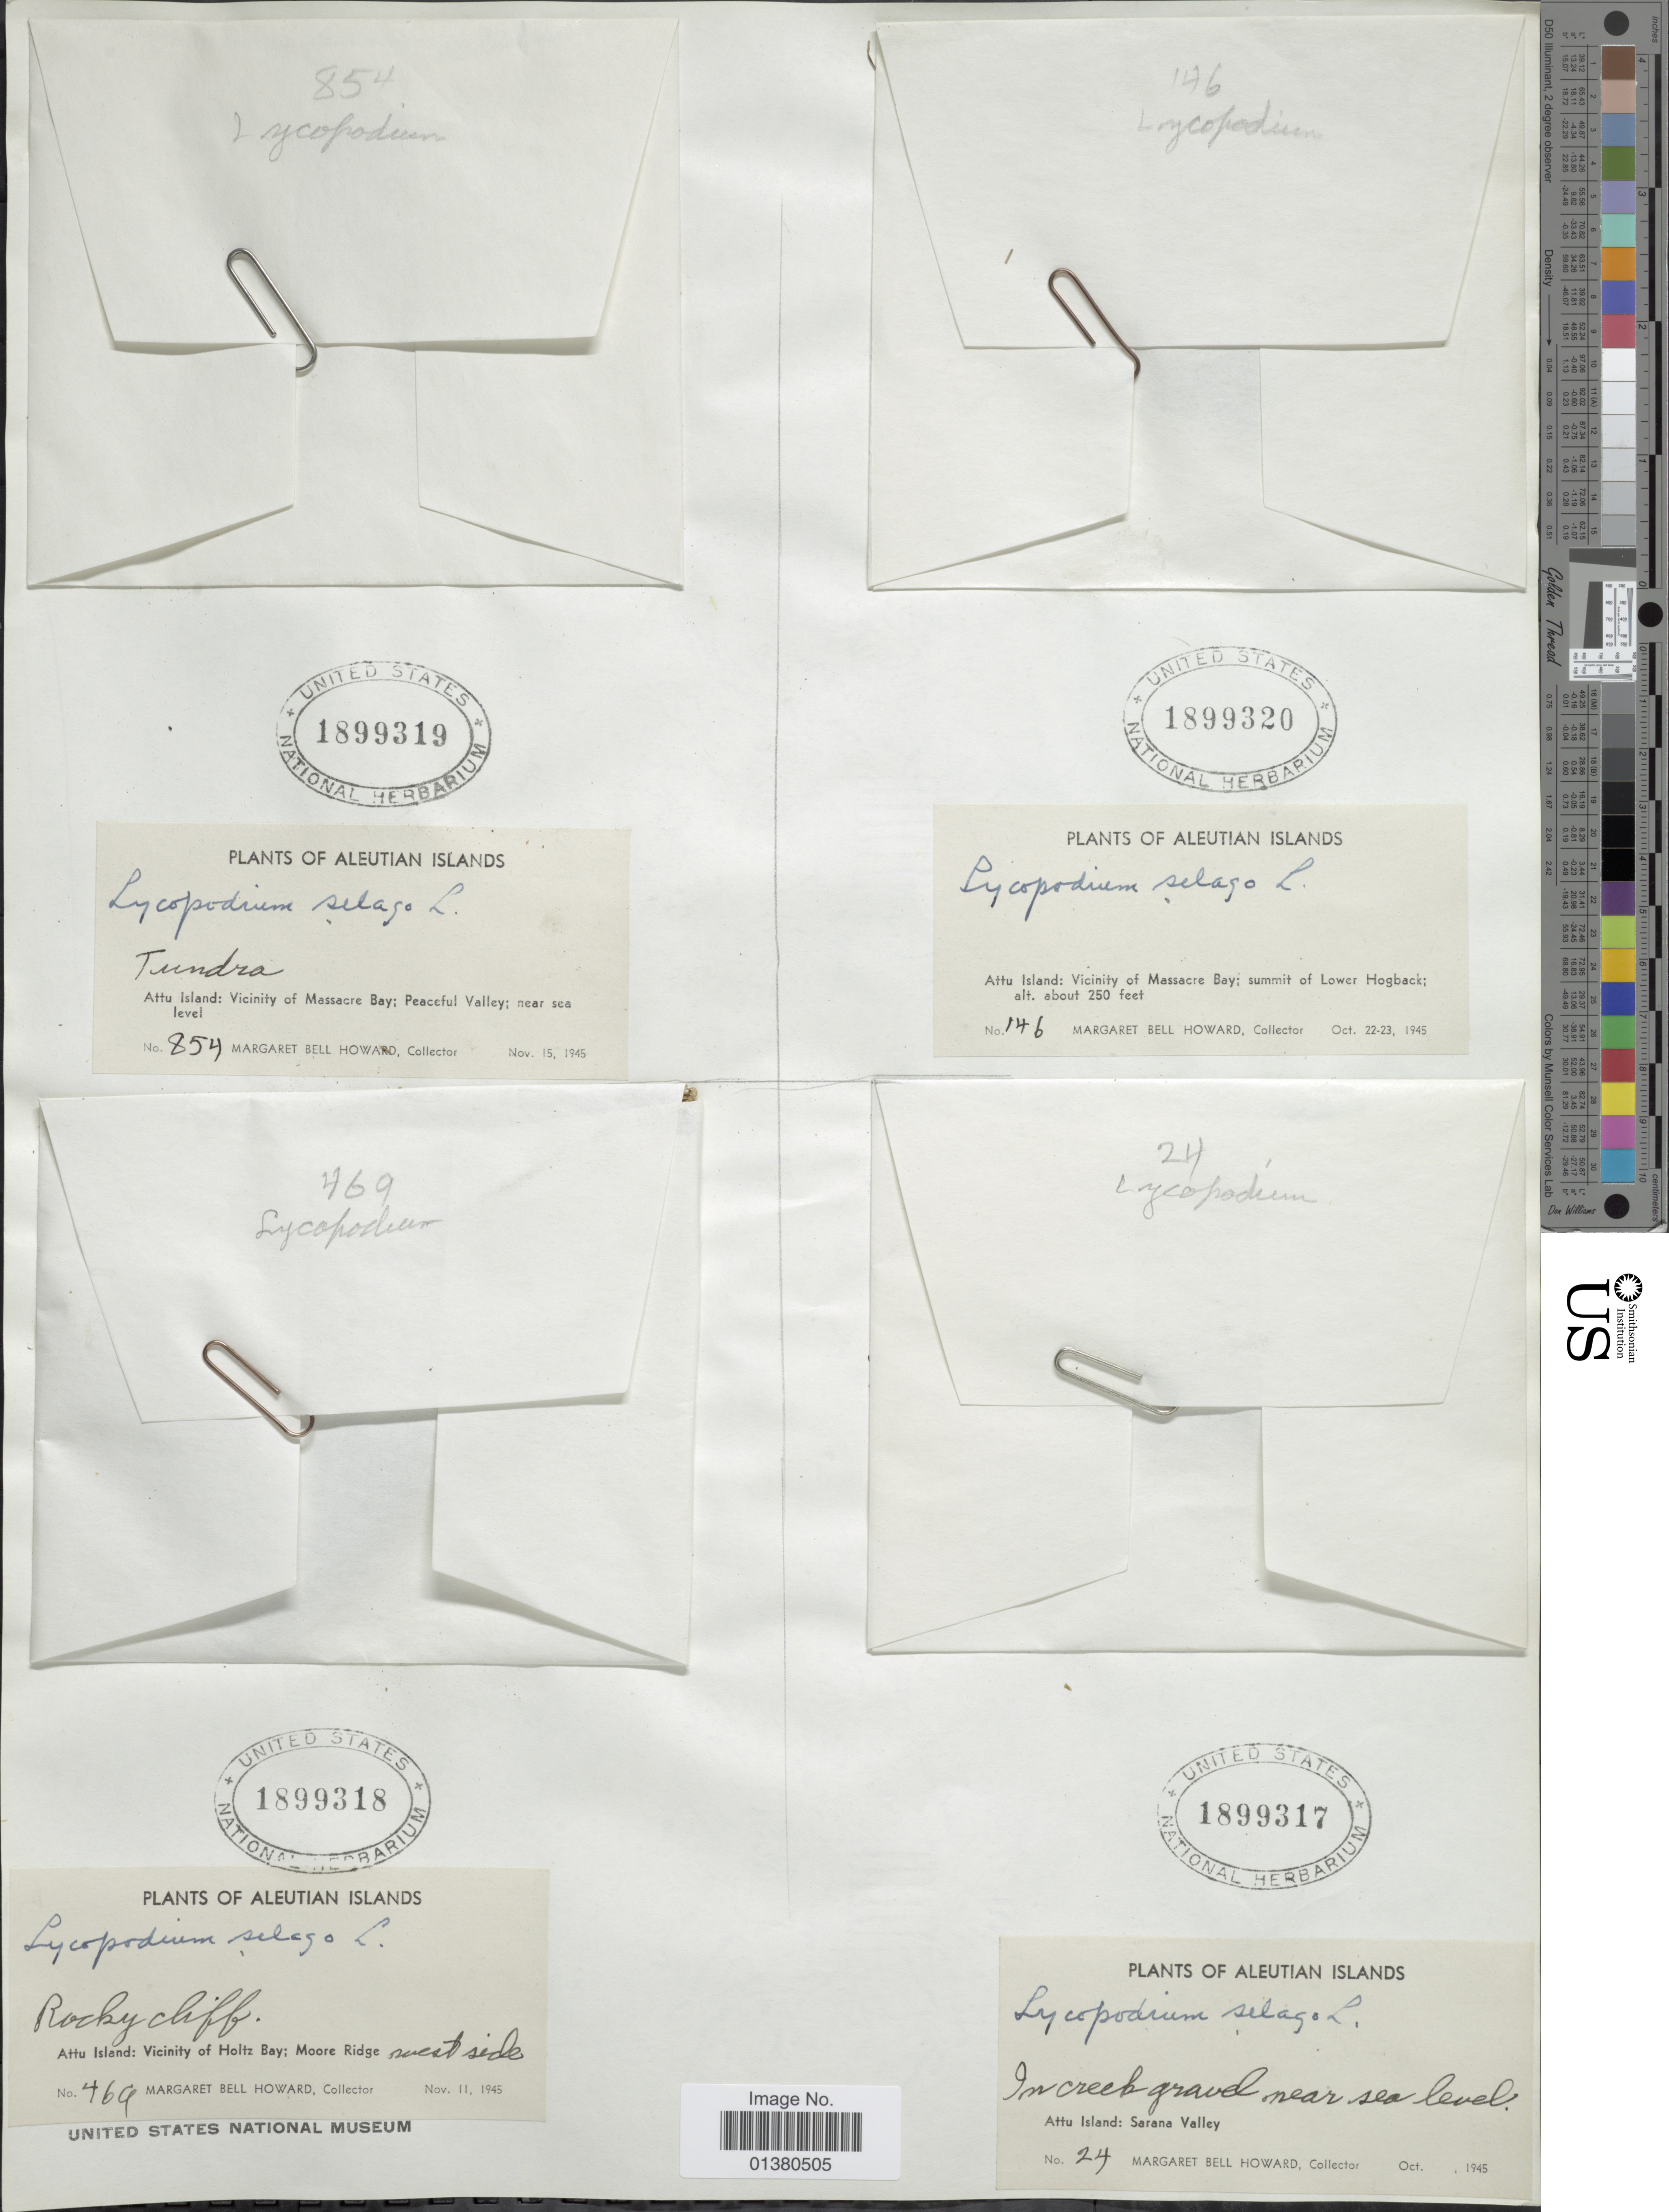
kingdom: Plantae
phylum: Tracheophyta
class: Lycopodiopsida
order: Lycopodiales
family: Lycopodiaceae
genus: Huperzia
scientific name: Huperzia selago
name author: (L.) Bernh. ex Schrank & Mart.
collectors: M. B. Howard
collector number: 146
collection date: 1945-10-22/1945-10-23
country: United States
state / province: Alaska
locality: Aleutian Island, Attu Island: Vicinity of Massacre Bay; summit of lower Hogback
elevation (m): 76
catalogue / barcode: US 1899320-4